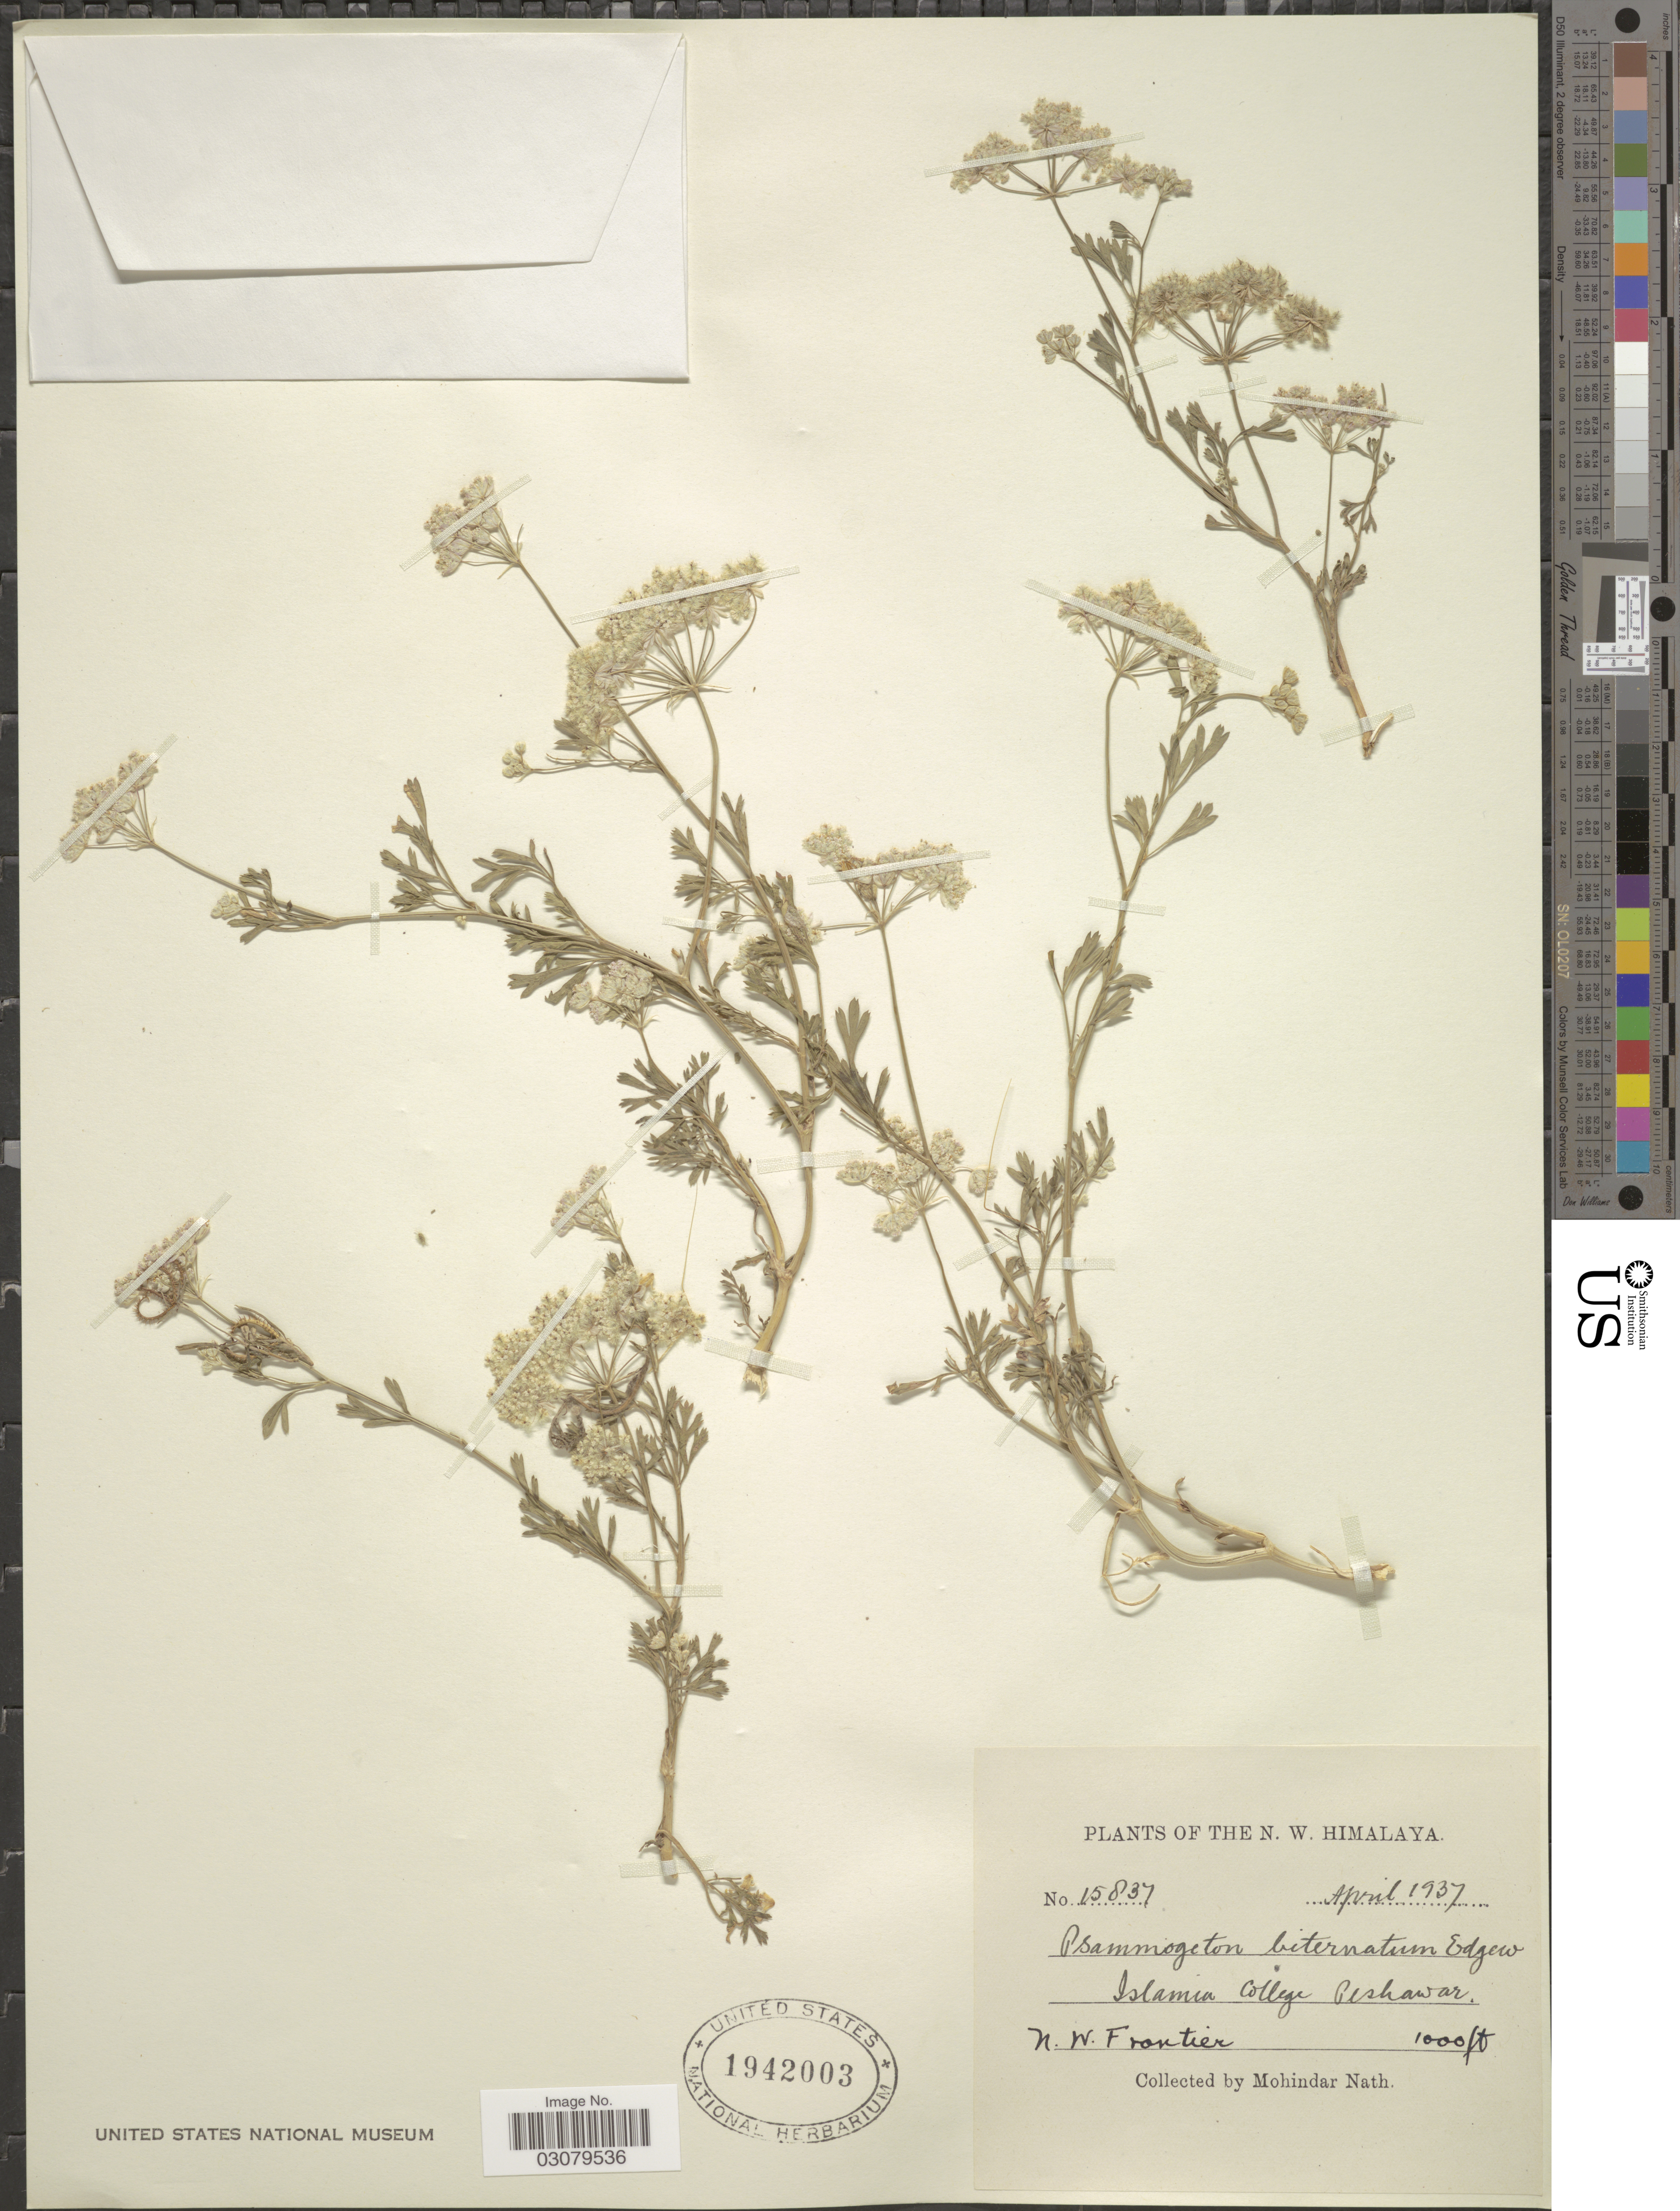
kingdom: Plantae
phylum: Tracheophyta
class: Magnoliopsida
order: Apiales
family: Apiaceae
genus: Psammogeton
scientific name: Psammogeton biternatum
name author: Edgew.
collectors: M. Nath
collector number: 15837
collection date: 1937-04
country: Pakistan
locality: N. W. Himalaya. Islamic College Peshawar. N. W. Frontier.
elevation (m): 305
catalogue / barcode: US 1942003